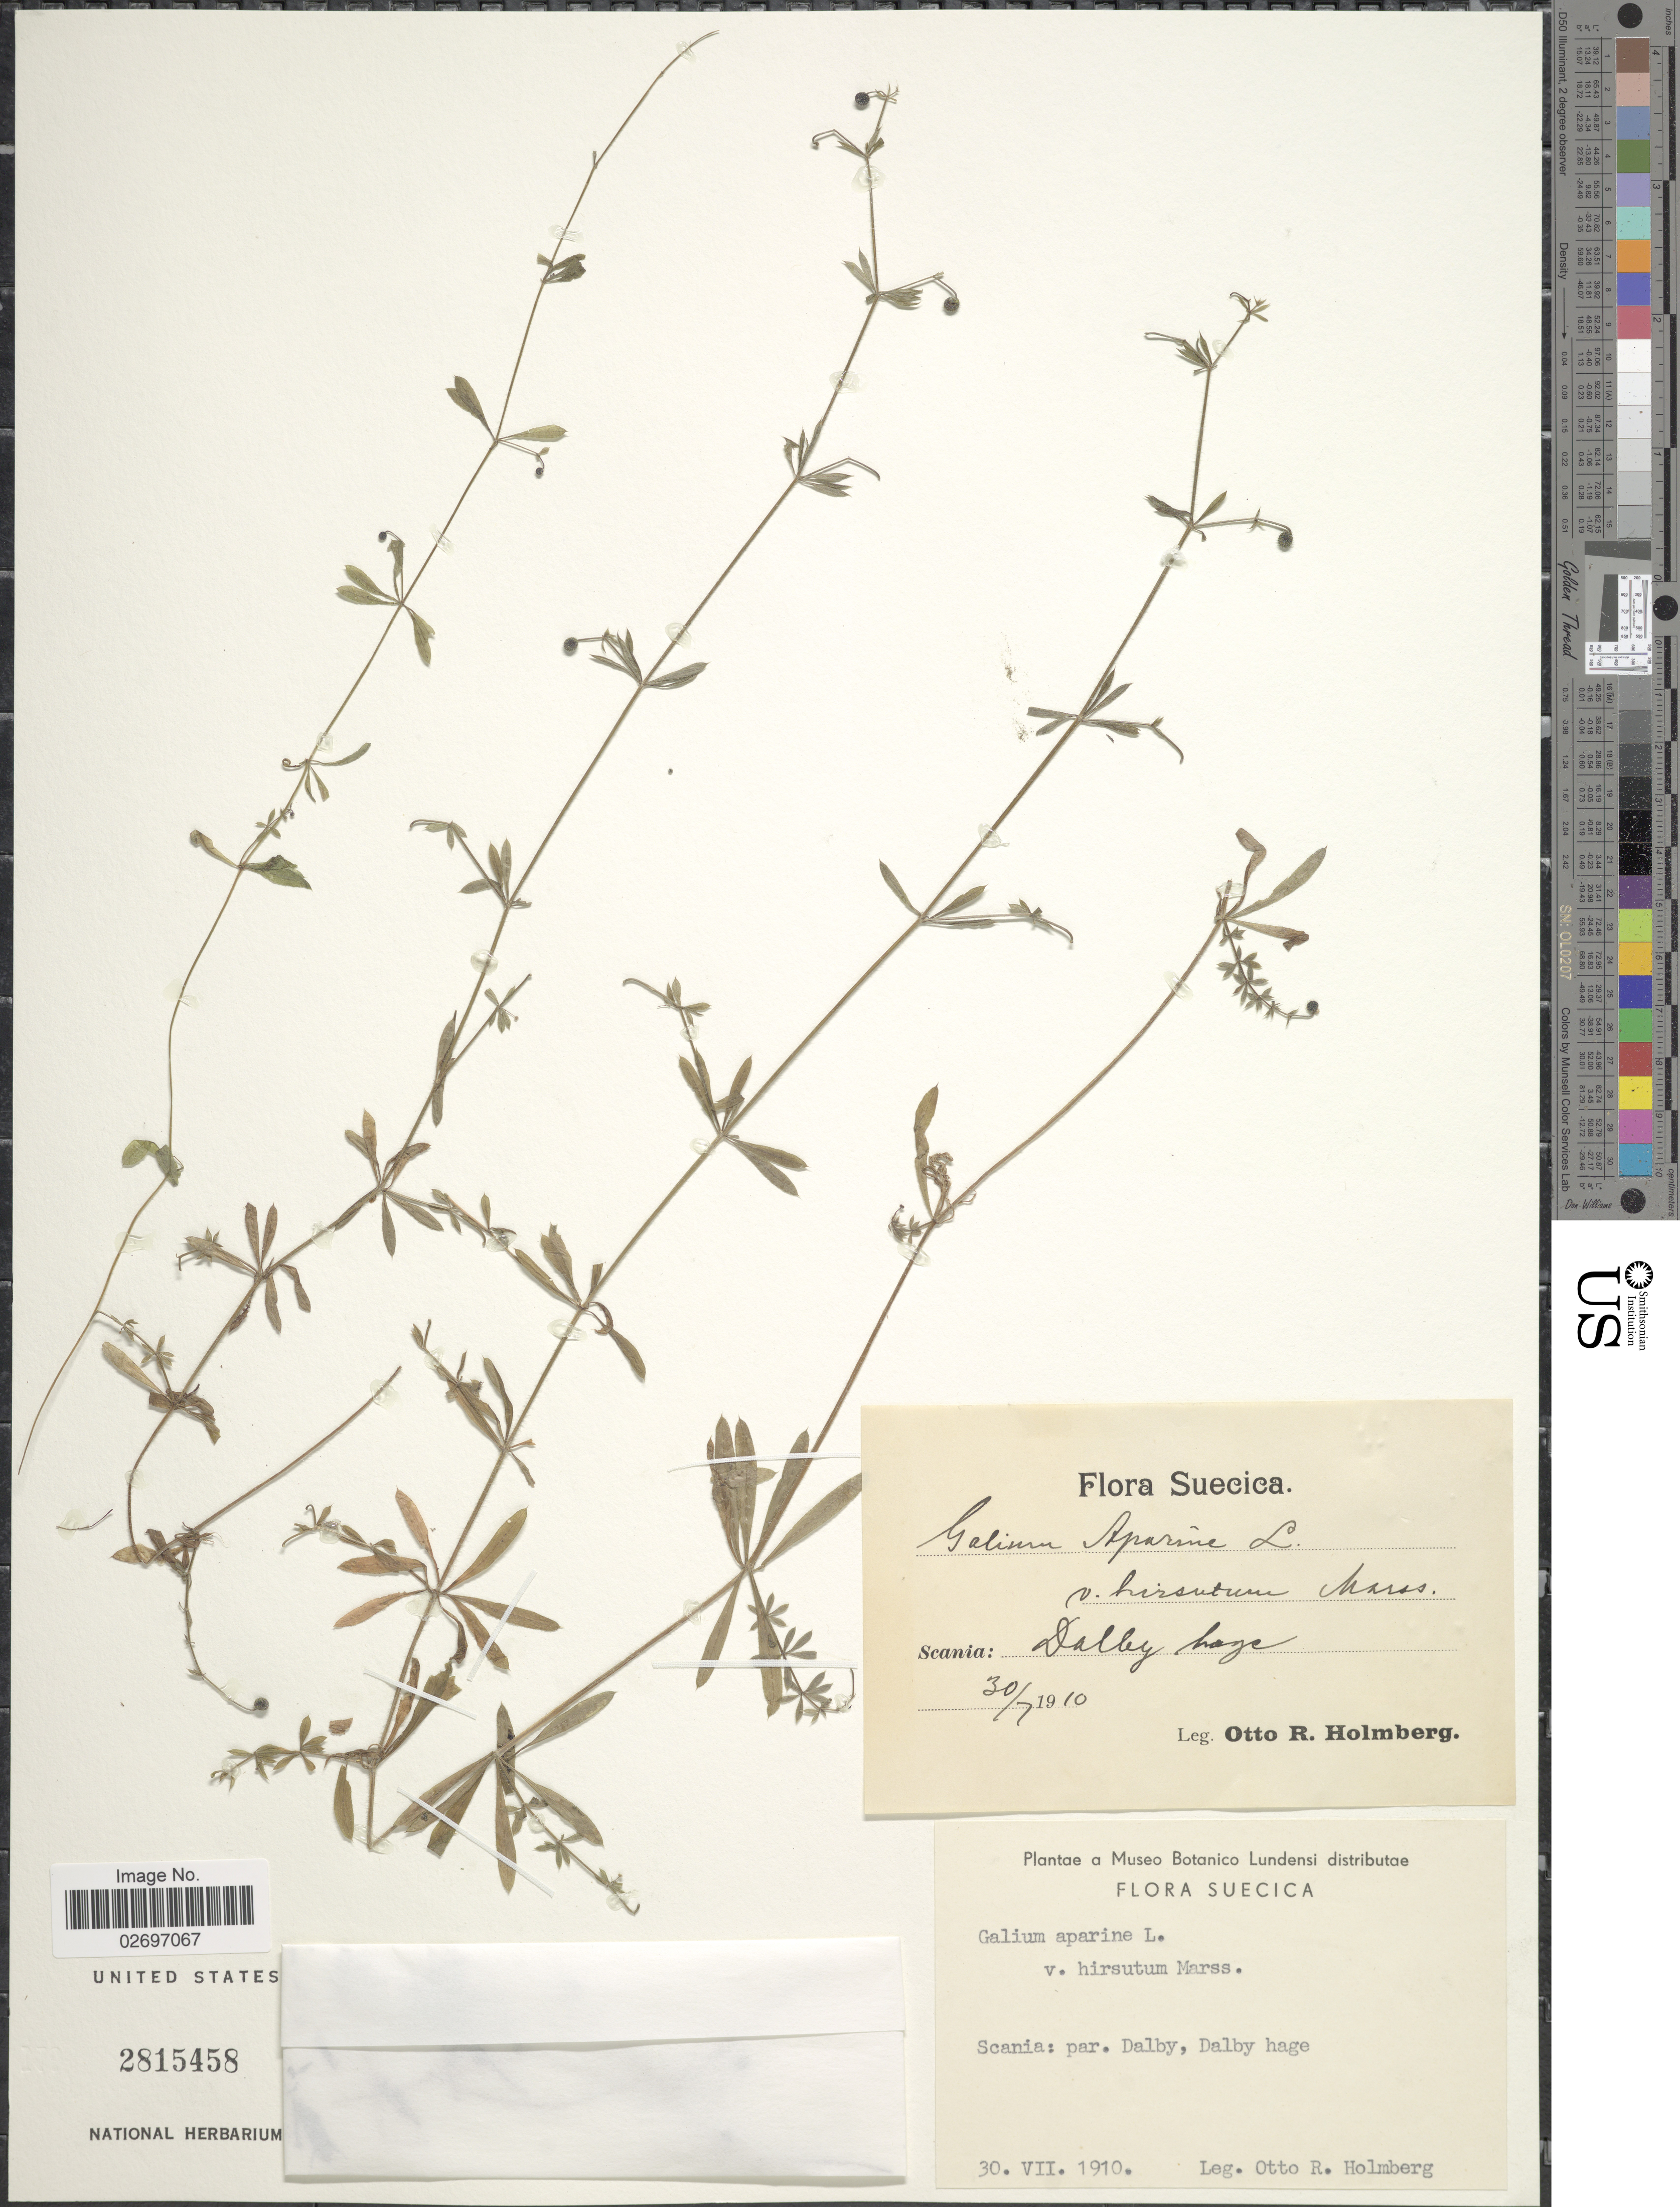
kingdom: Plantae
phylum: Tracheophyta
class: Magnoliopsida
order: Gentianales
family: Rubiaceae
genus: Galium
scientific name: Galium aparine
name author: L.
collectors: O. Holmberg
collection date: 1910-07-30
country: Sweden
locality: Suecia, Scania: par. Dalby, Dalby hage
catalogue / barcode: US 2815458